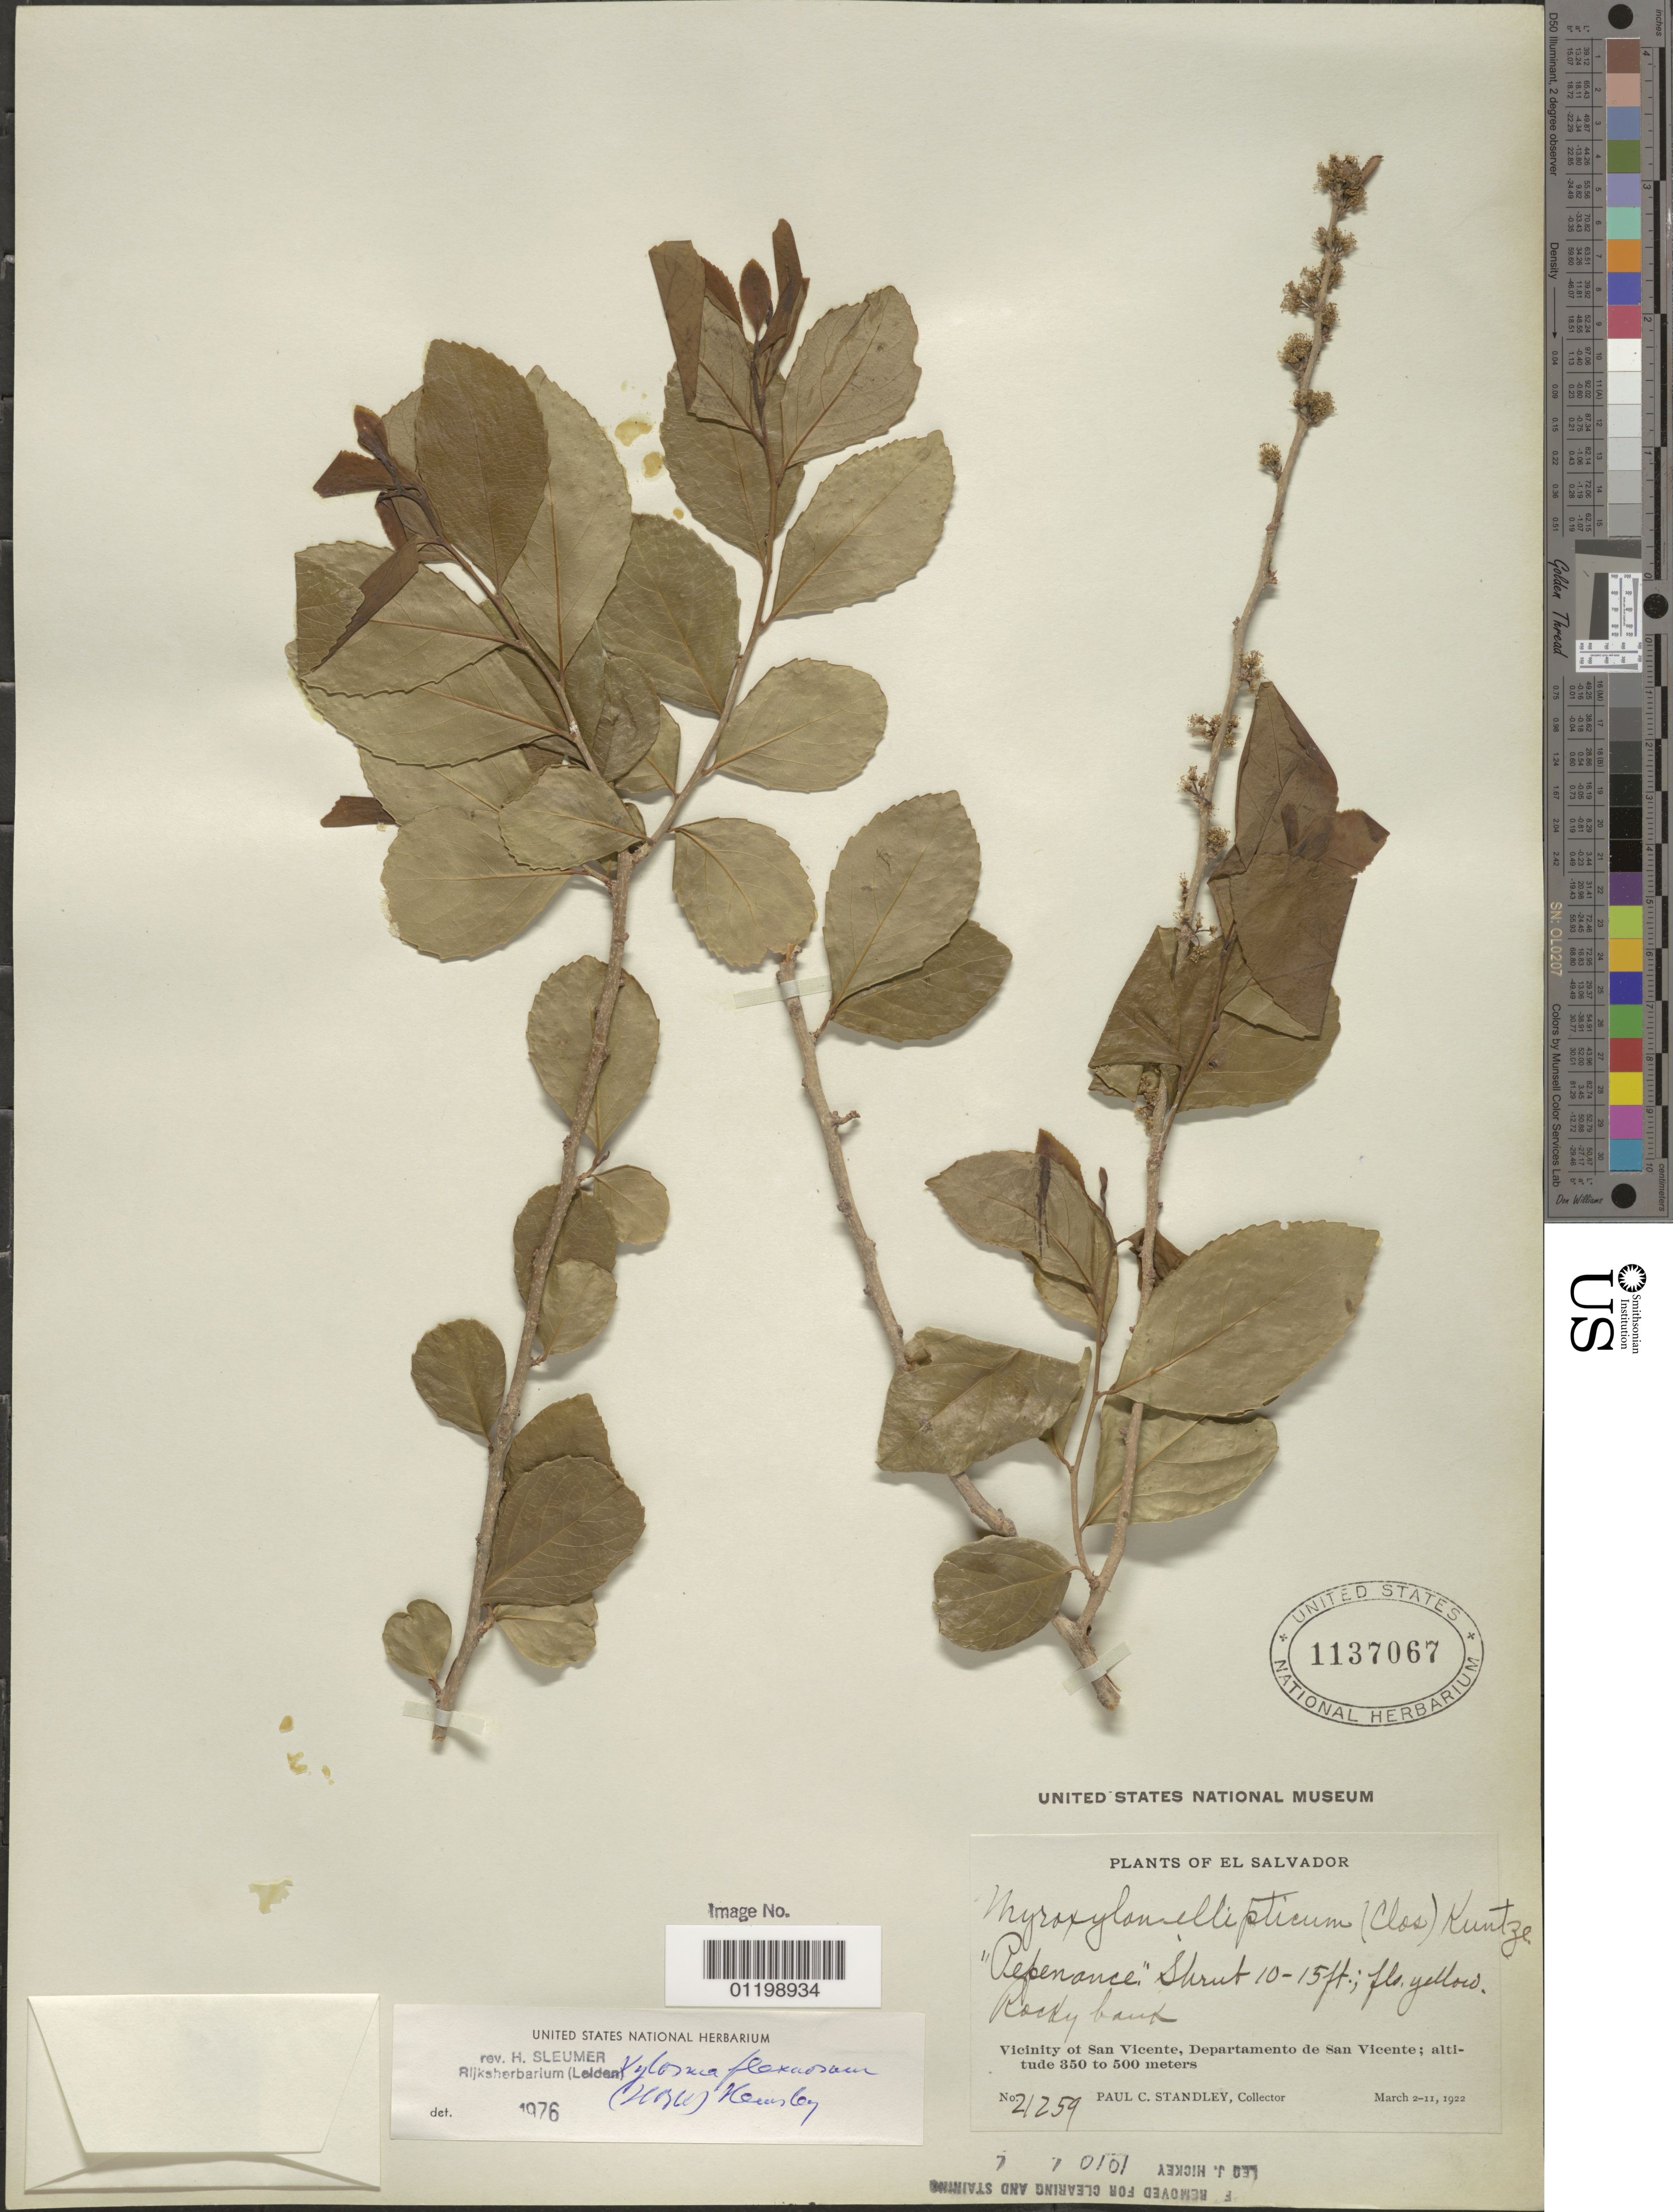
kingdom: Plantae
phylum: Tracheophyta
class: Magnoliopsida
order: Malpighiales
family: Salicaceae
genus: Xylosma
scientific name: Xylosma flexuosa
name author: (Kunth) Hemsl.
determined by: Sleumer, H. O.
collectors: P. C. Standley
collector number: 21259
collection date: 1922-03-02/1922-03-11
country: El Salvador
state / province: San Vincente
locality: Vicinity of San Vicente.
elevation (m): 350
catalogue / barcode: US 1137067